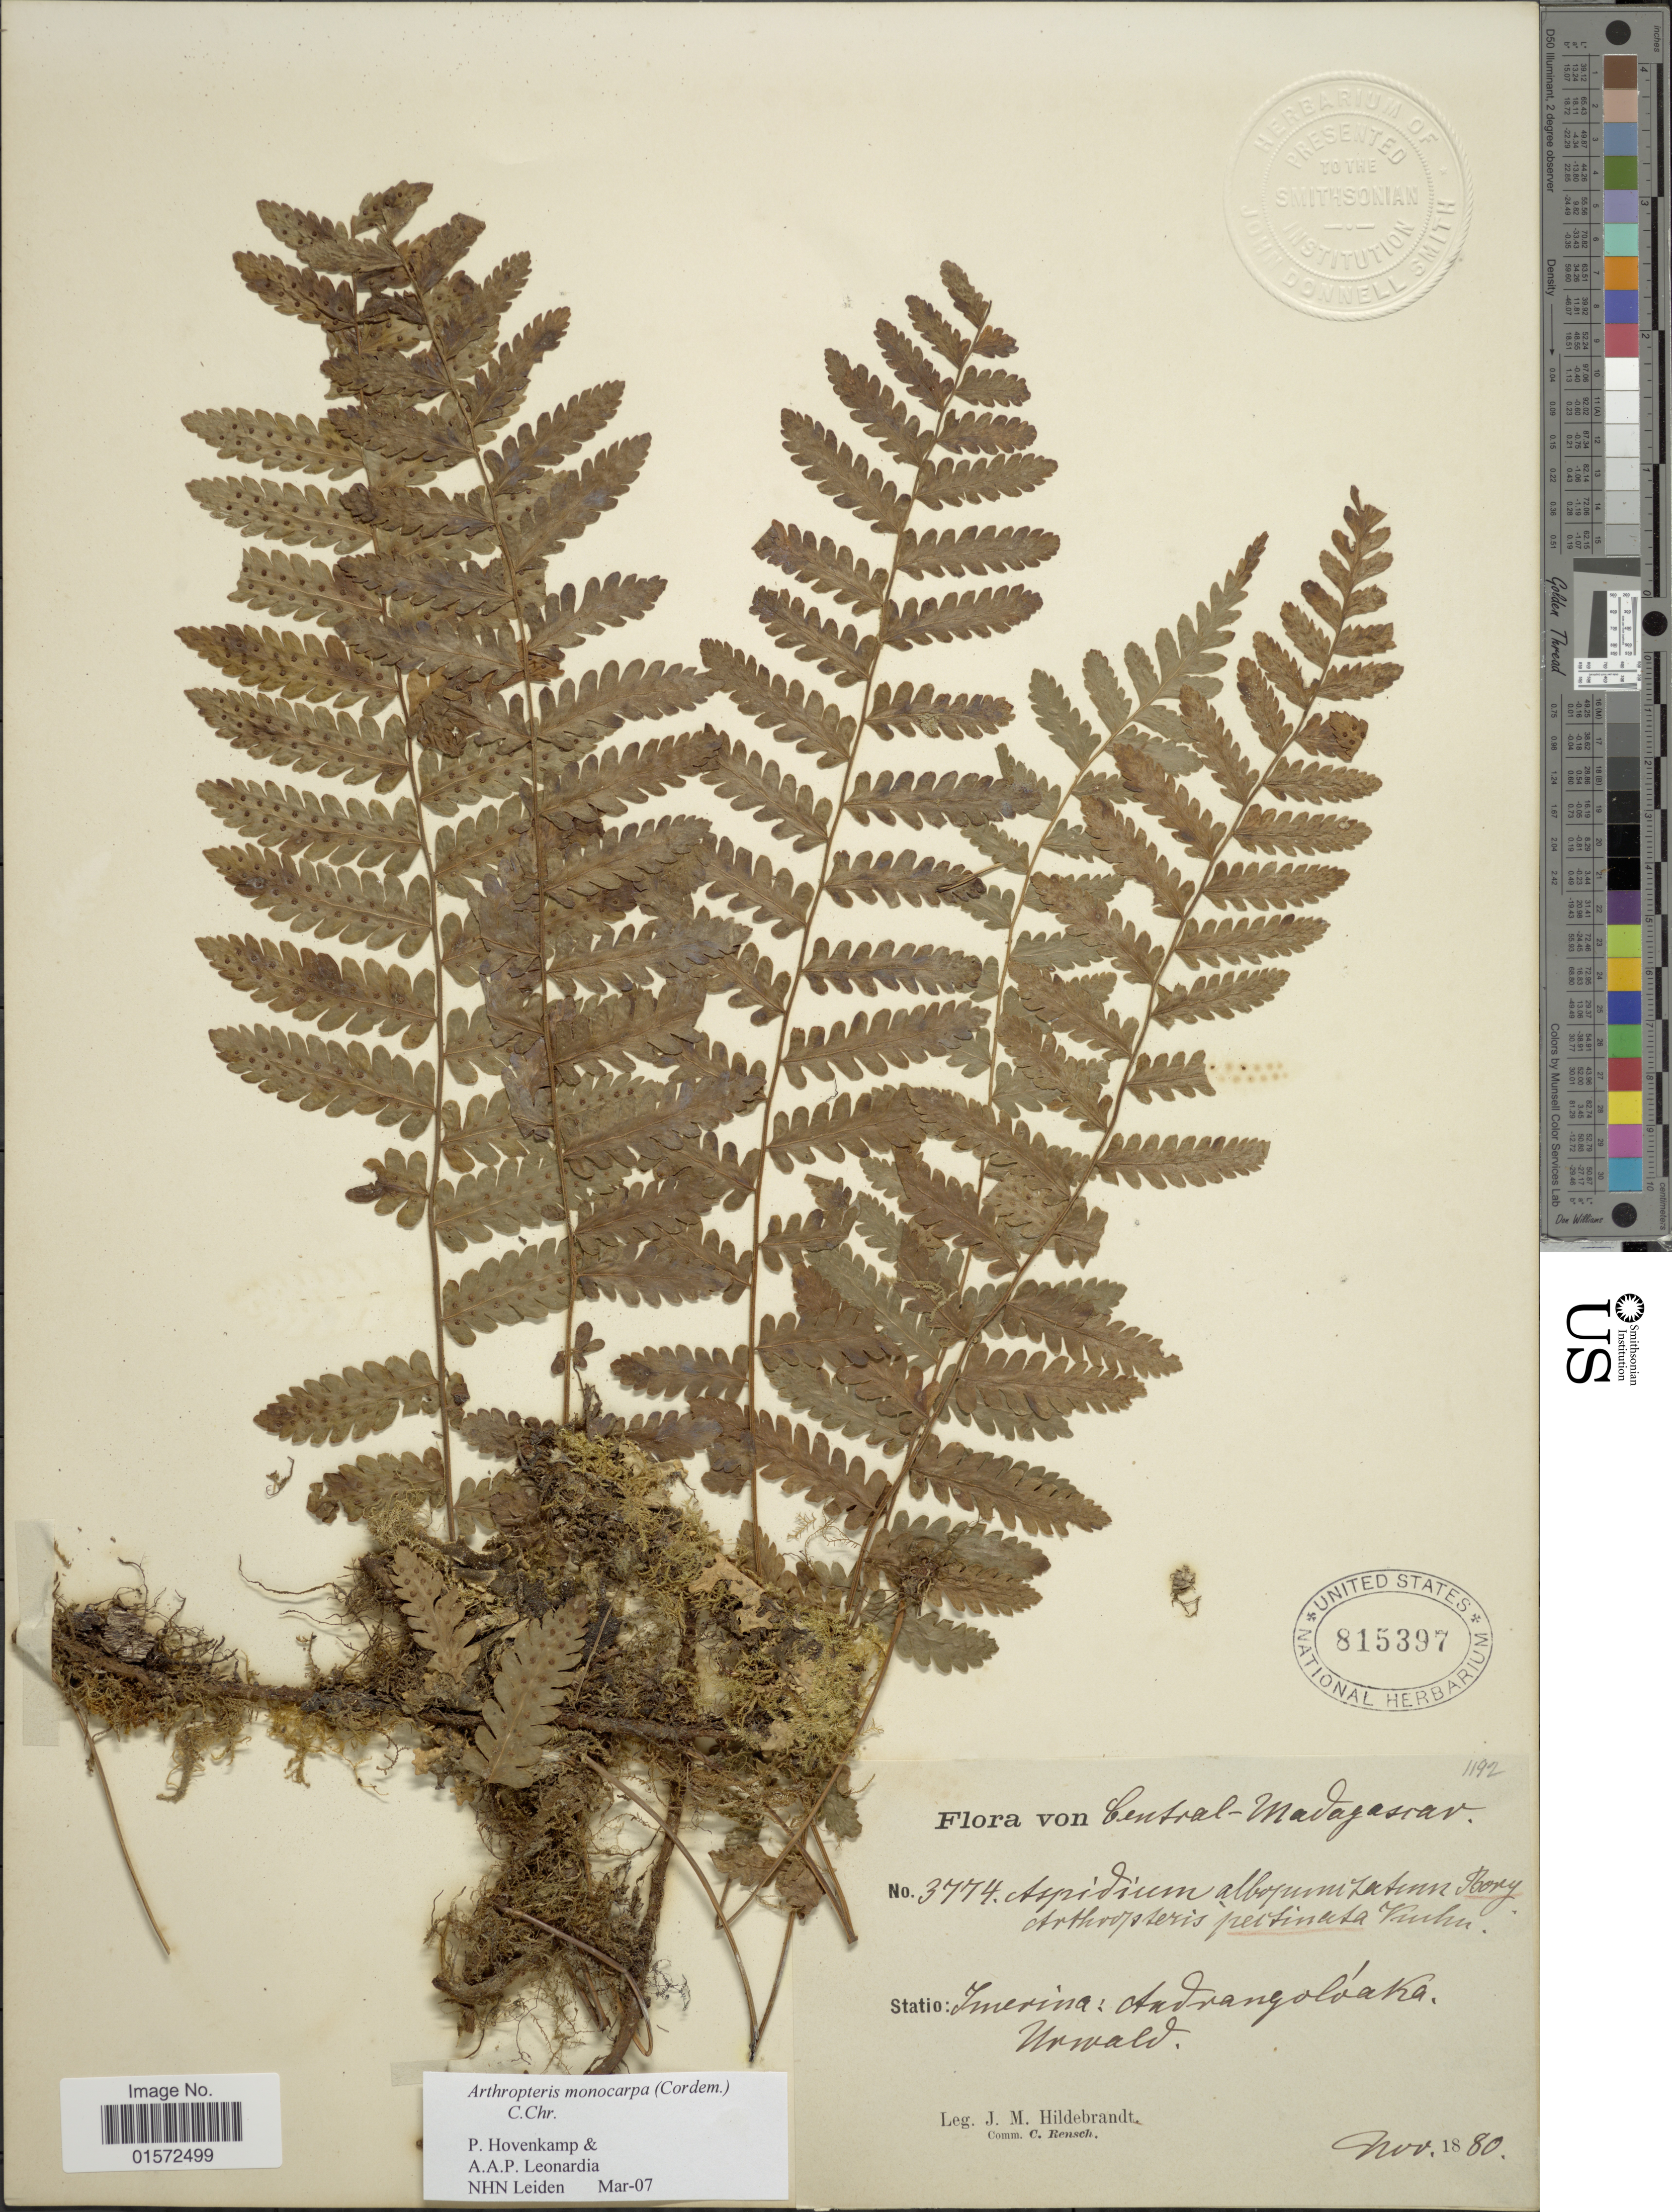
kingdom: Plantae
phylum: Tracheophyta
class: Polypodiopsida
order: Polypodiales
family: Tectariaceae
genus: Arthropteris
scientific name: Arthropteris monocarpa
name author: (Cordem.) C. Chr.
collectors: J. Hildebrandt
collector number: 3774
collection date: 1880-11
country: Madagascar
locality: Central-Madagascar, Imerina: Andrangoloaka.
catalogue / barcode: US 815397